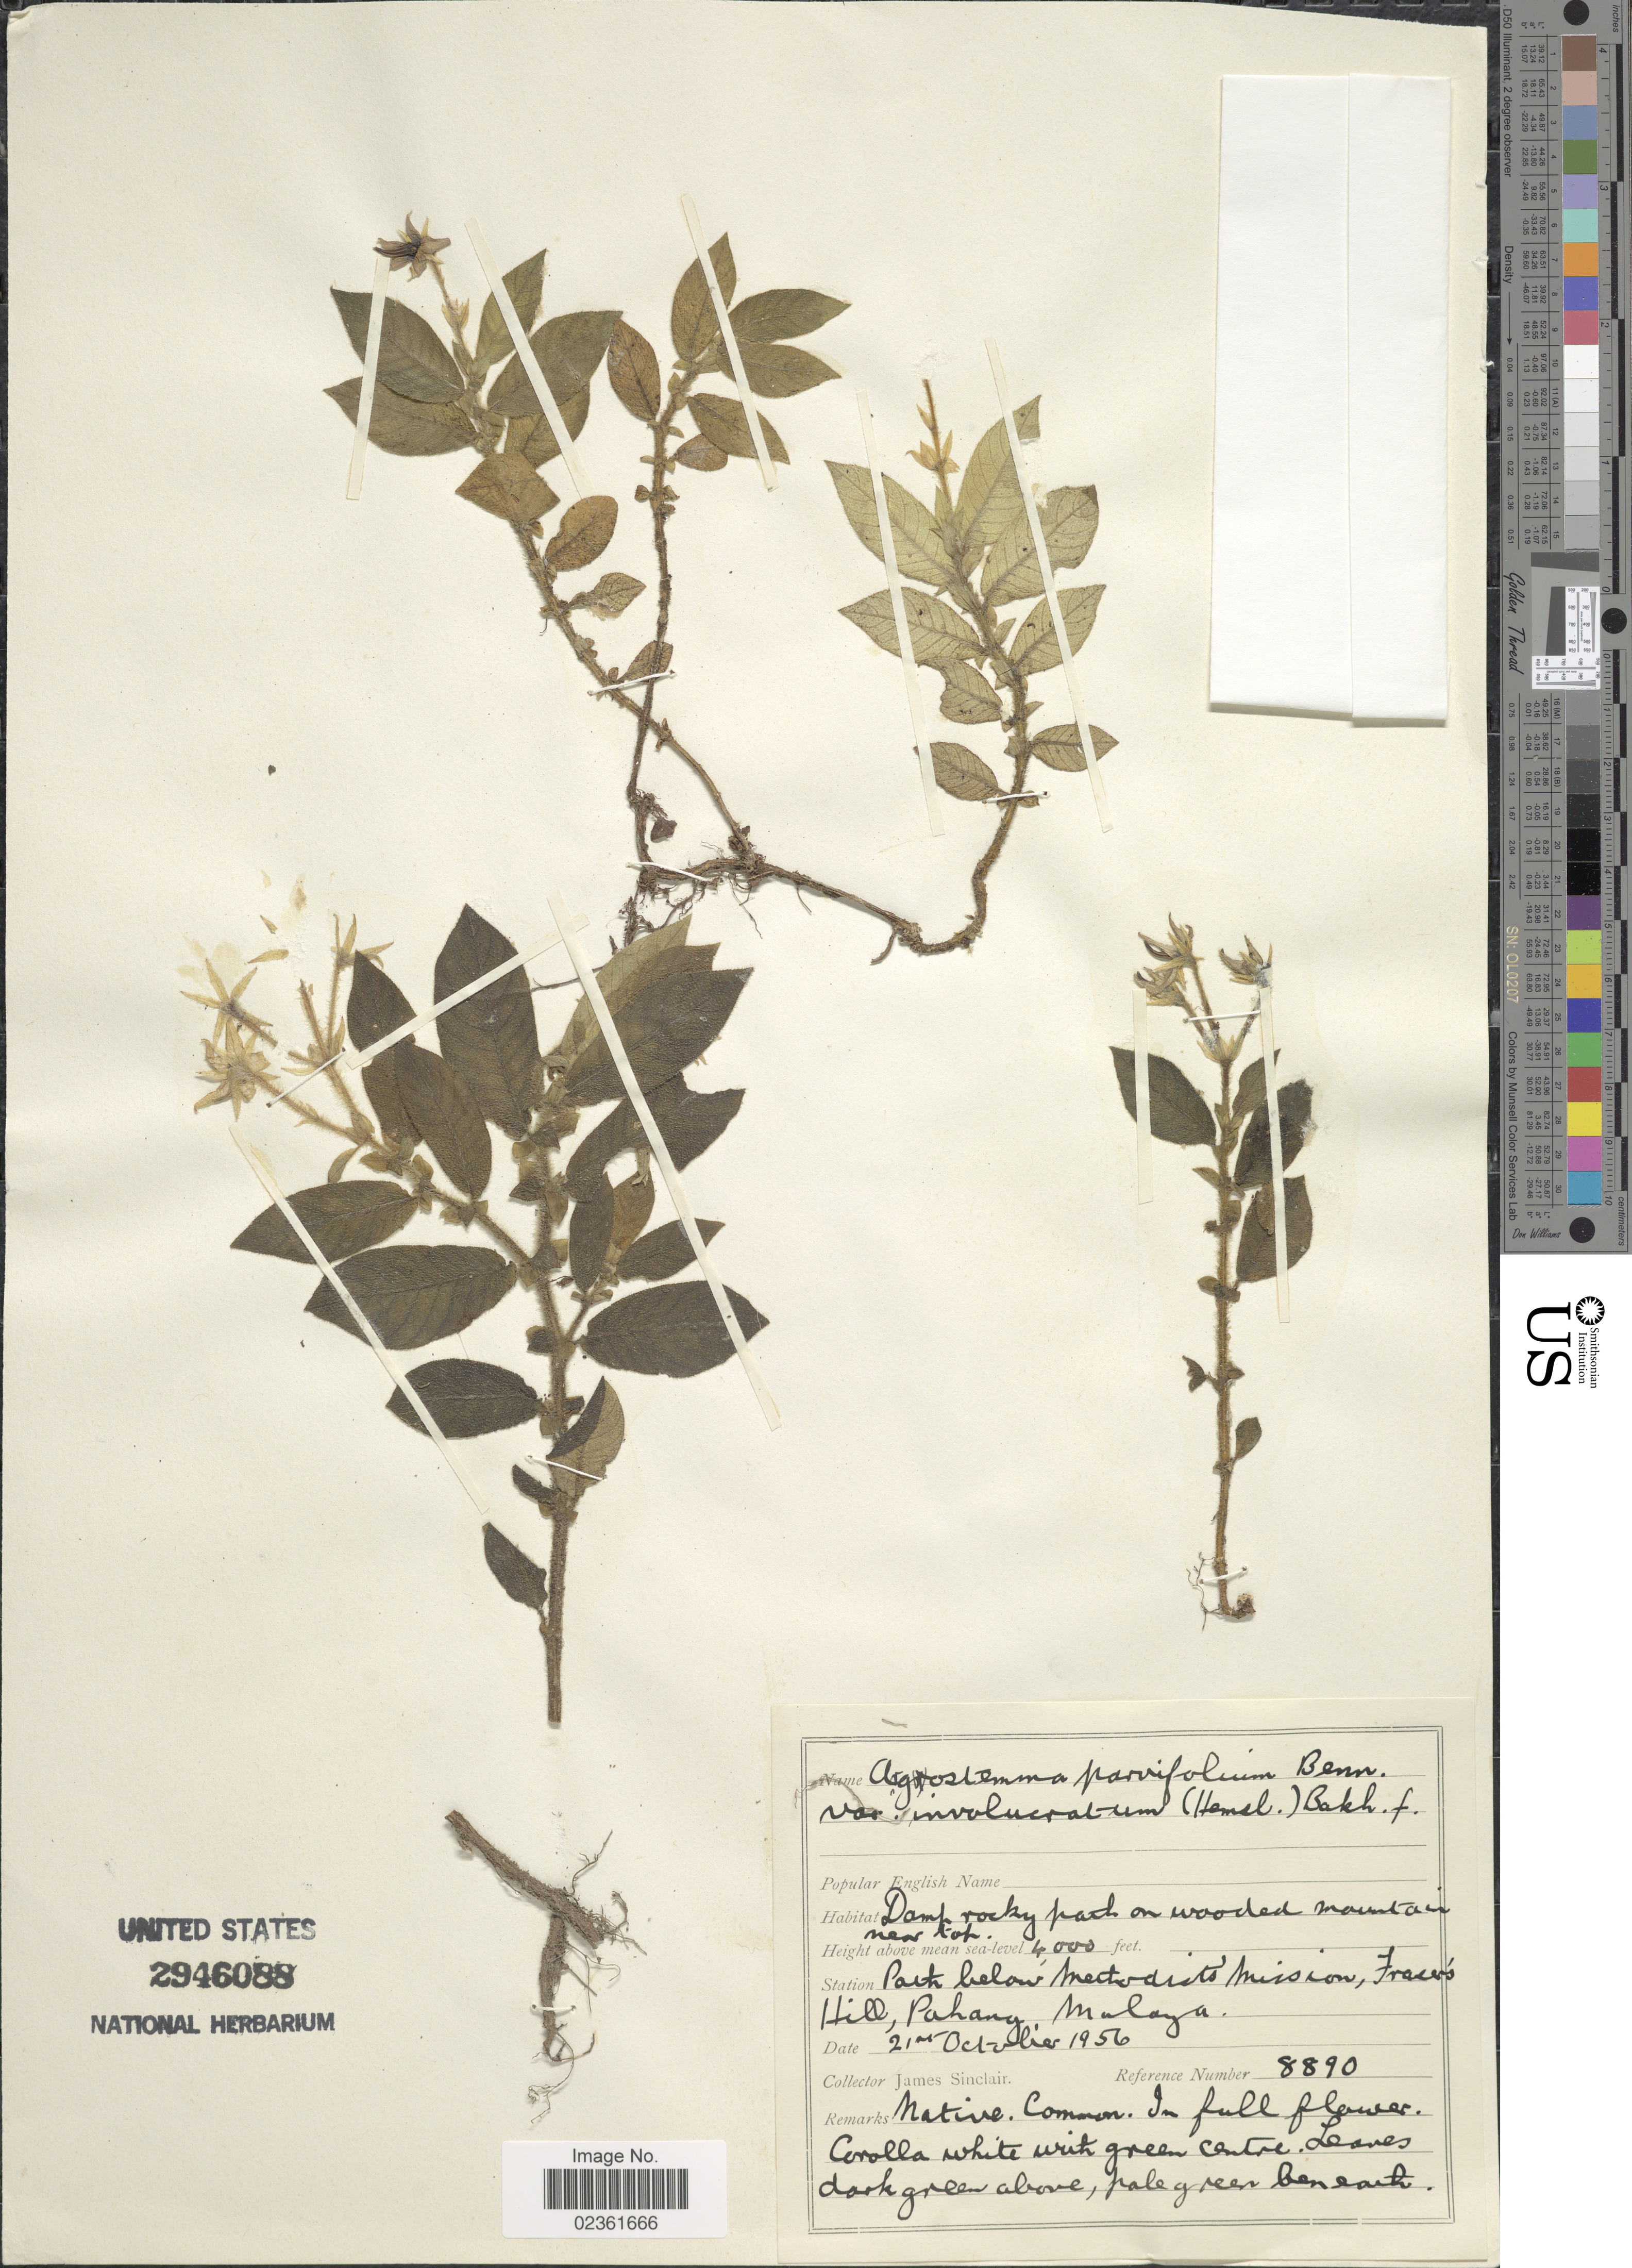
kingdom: Plantae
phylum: Tracheophyta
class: Magnoliopsida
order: Gentianales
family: Rubiaceae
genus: Argostemma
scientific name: Argostemma involucratum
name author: Hemsl.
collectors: J. Sinclair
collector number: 8890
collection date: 1956-10-21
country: Malaysia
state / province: Pahang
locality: Damp rocky path on wooded mountain near top, Path below Methodist's Mission, Fraser's Hill, Malaya.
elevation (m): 1219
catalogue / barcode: US 2946088